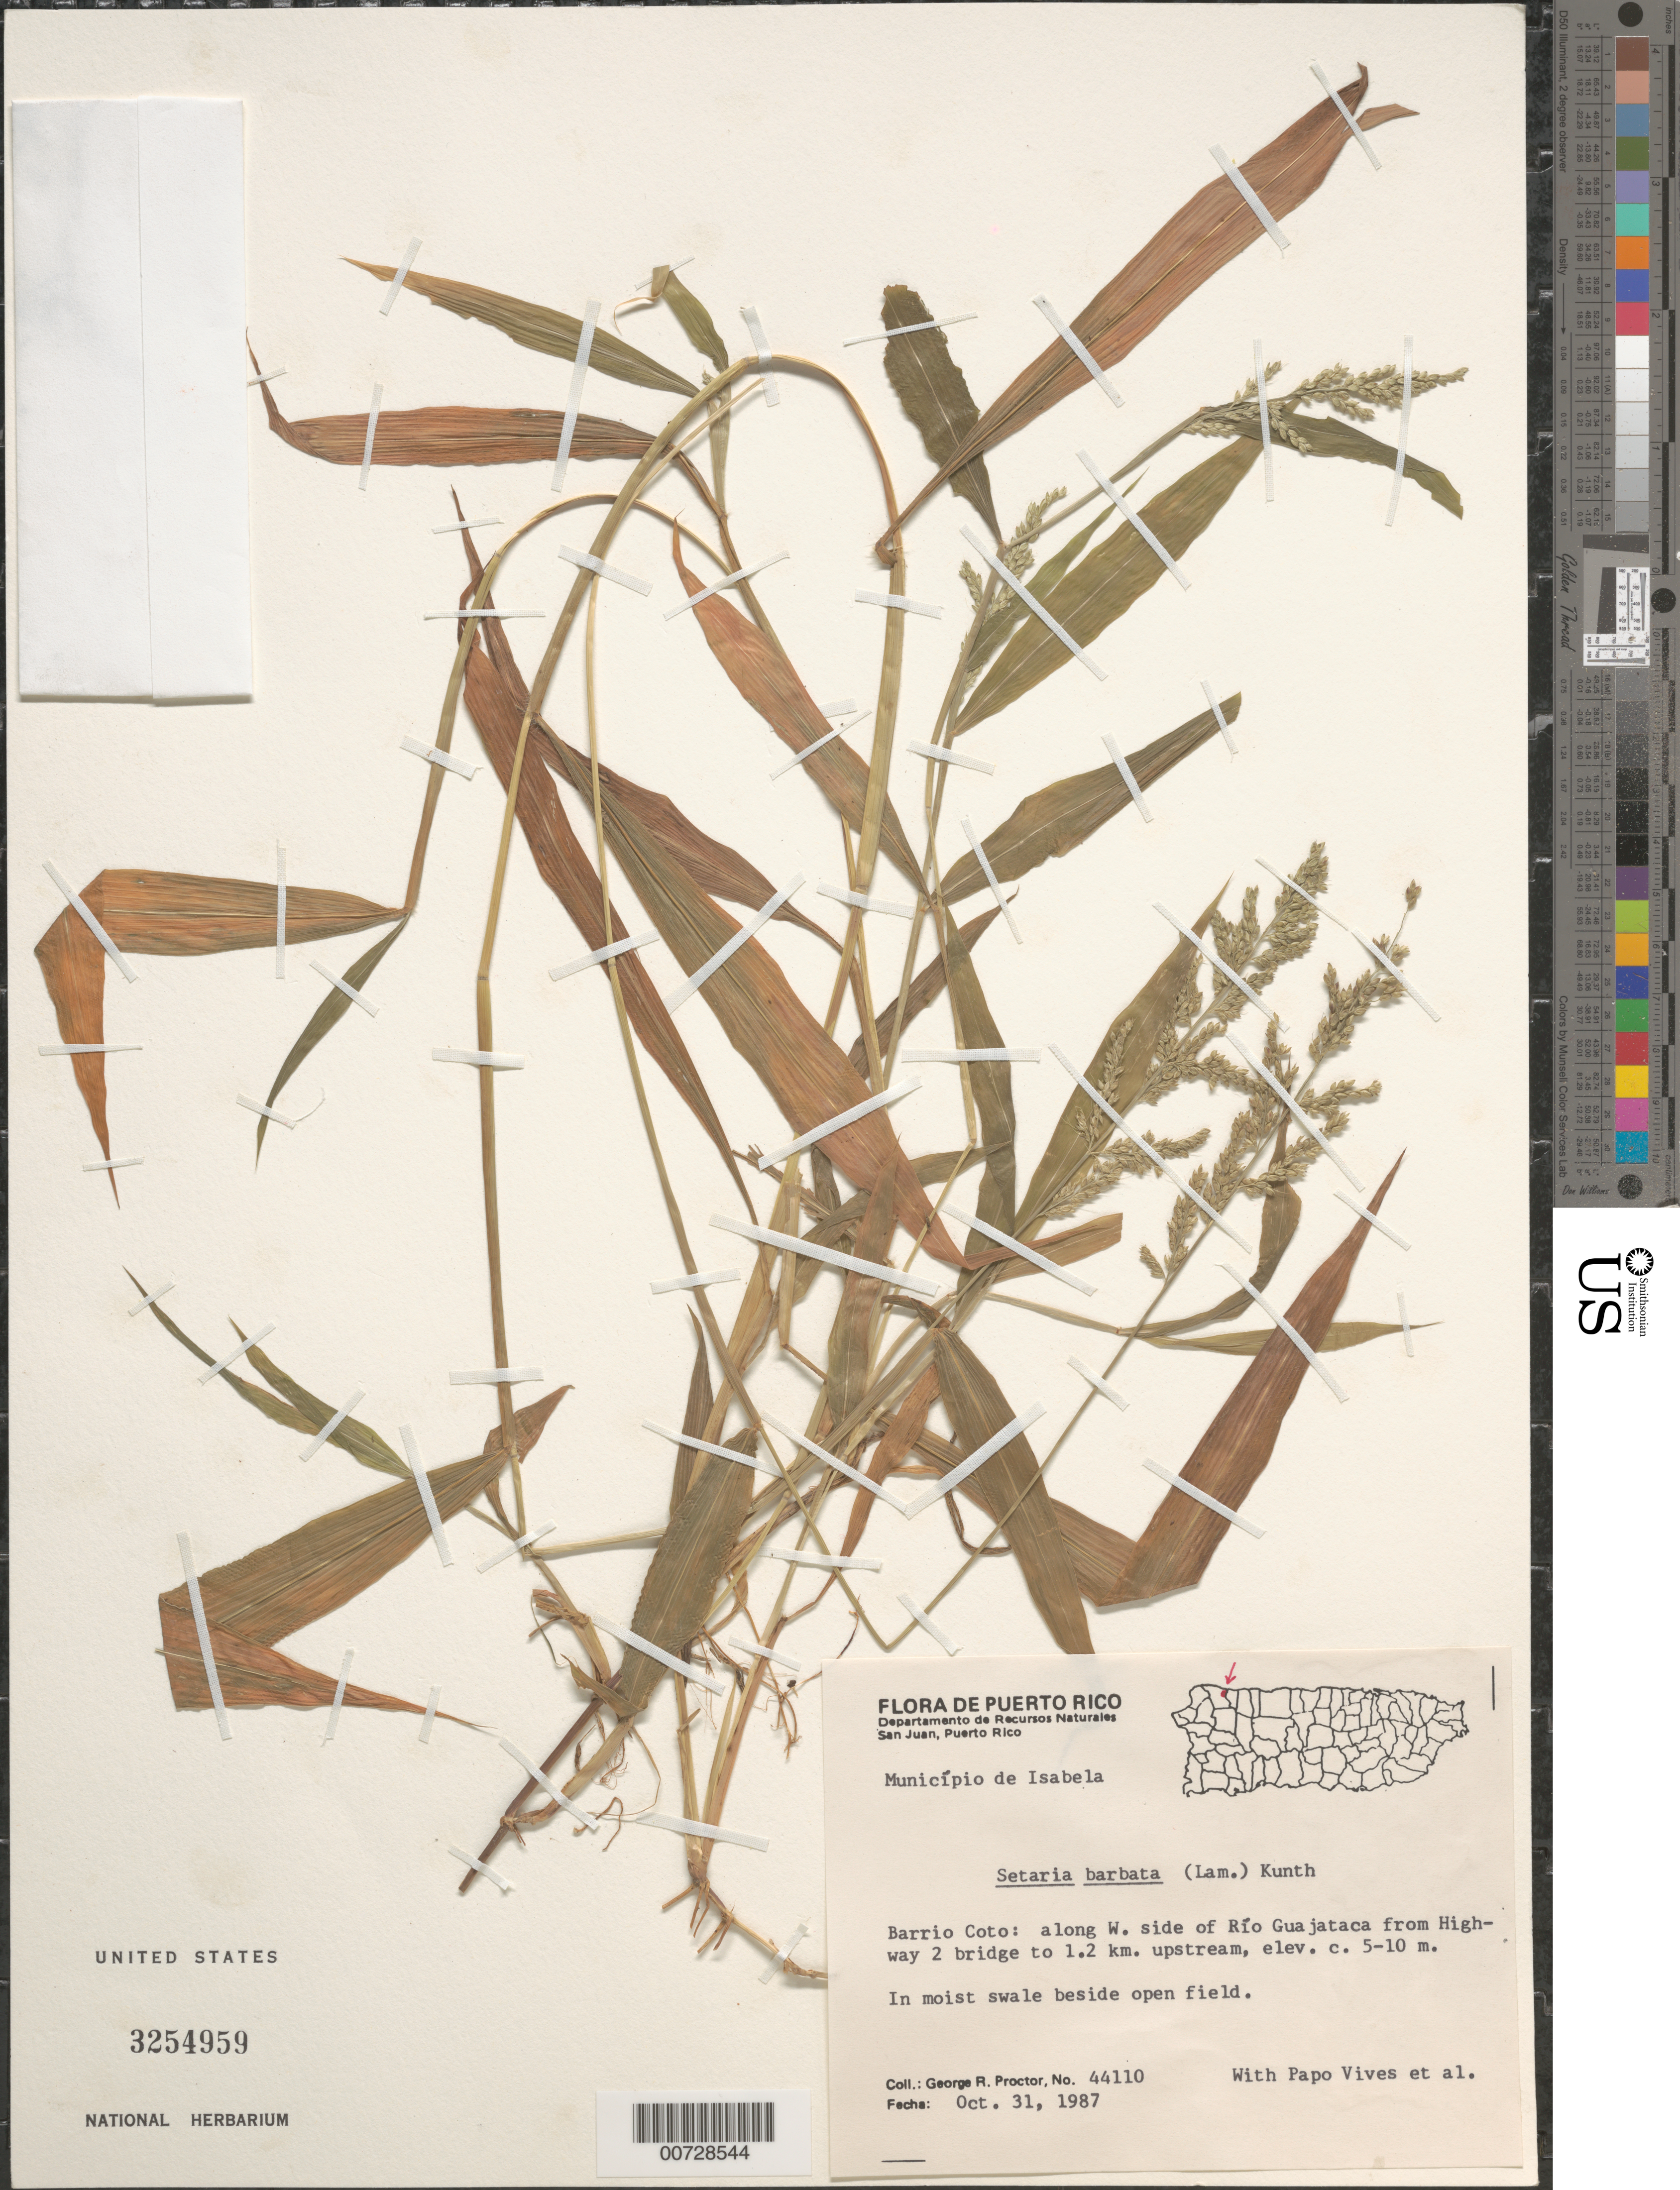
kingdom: Plantae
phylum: Tracheophyta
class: Liliopsida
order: Poales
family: Poaceae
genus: Setaria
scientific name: Setaria barbata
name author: (Lam.) Kunth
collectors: G. R. Proctor, P. Vives & et al.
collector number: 44110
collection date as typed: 31 Oct 1987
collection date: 1987-10-31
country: Puerto Rico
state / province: Isabela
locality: Mun. Isabela, Barrio Coto: along W side of Río Guajataca from Highway 2 bridge to 1.2 km upstream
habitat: In moist swale beside open field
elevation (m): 5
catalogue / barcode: US 3254959